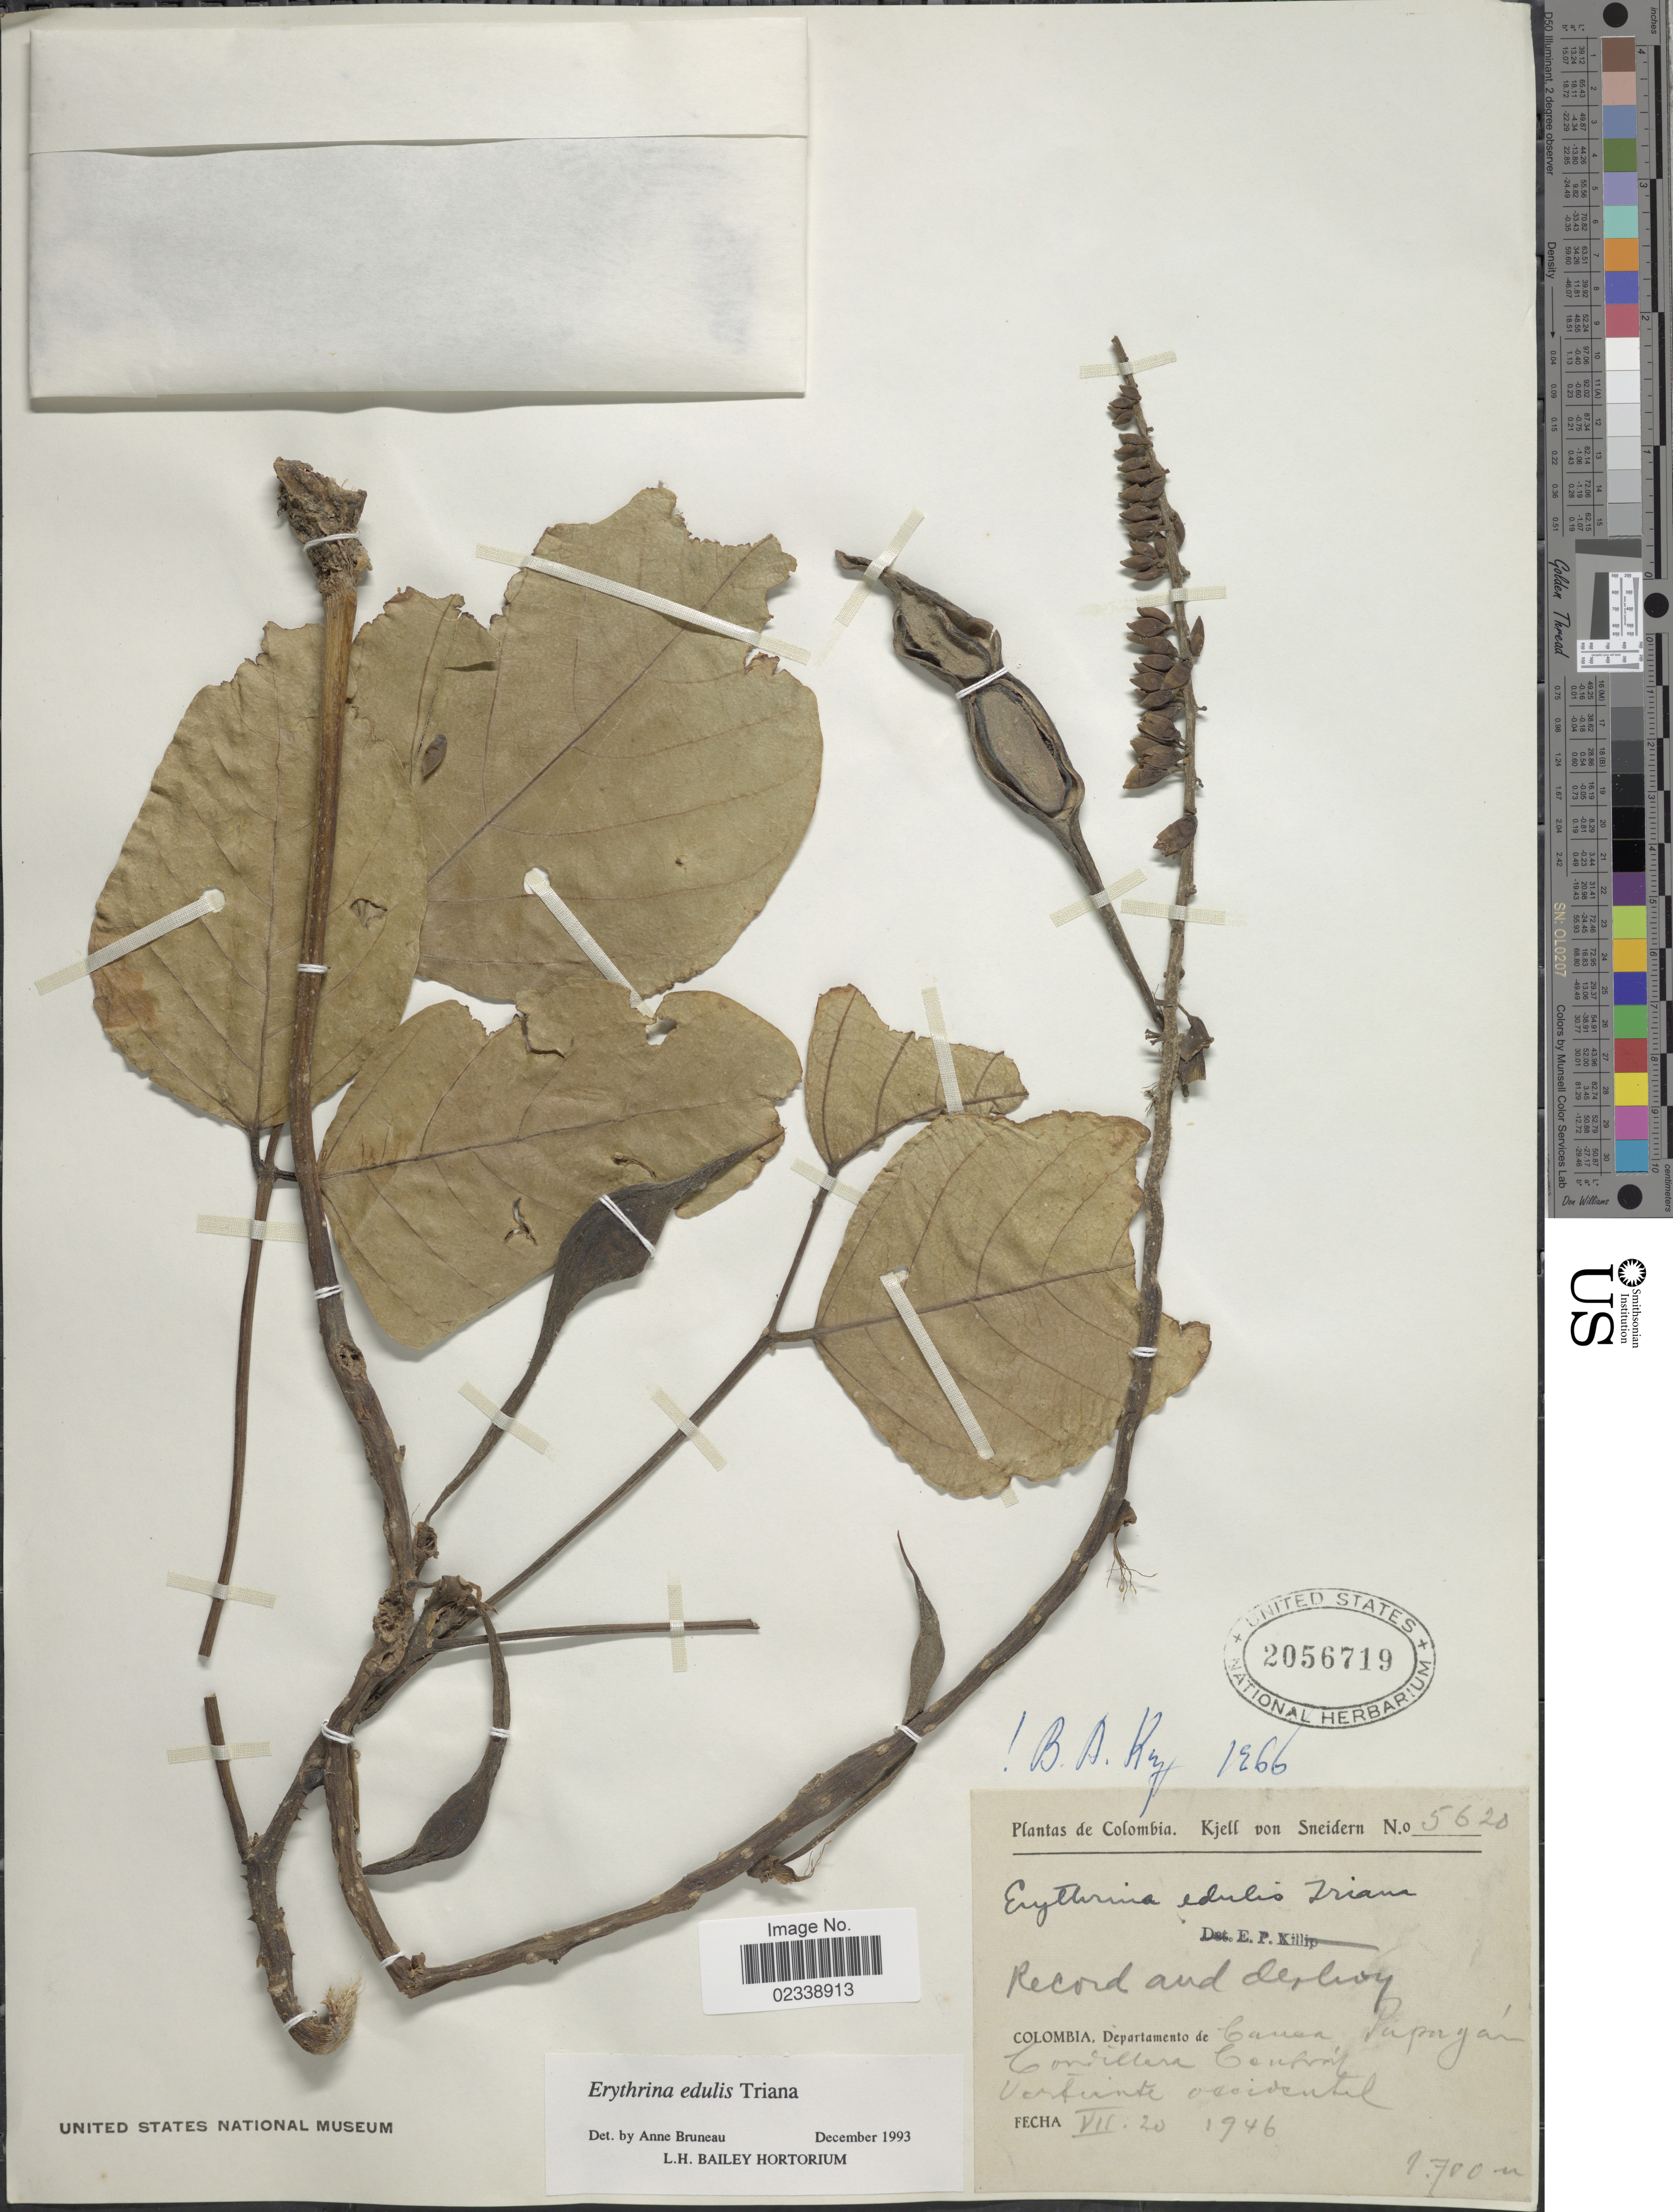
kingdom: Plantae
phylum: Tracheophyta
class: Magnoliopsida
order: Fabales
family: Fabaceae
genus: Erythrina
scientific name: Erythrina edulis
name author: Triana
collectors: K. von Sneidern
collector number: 5620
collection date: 1946-07-20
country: Colombia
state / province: Cauca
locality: Papayan, Cordillera Central, Vertiente occidental.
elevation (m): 1700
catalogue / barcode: US 2056719